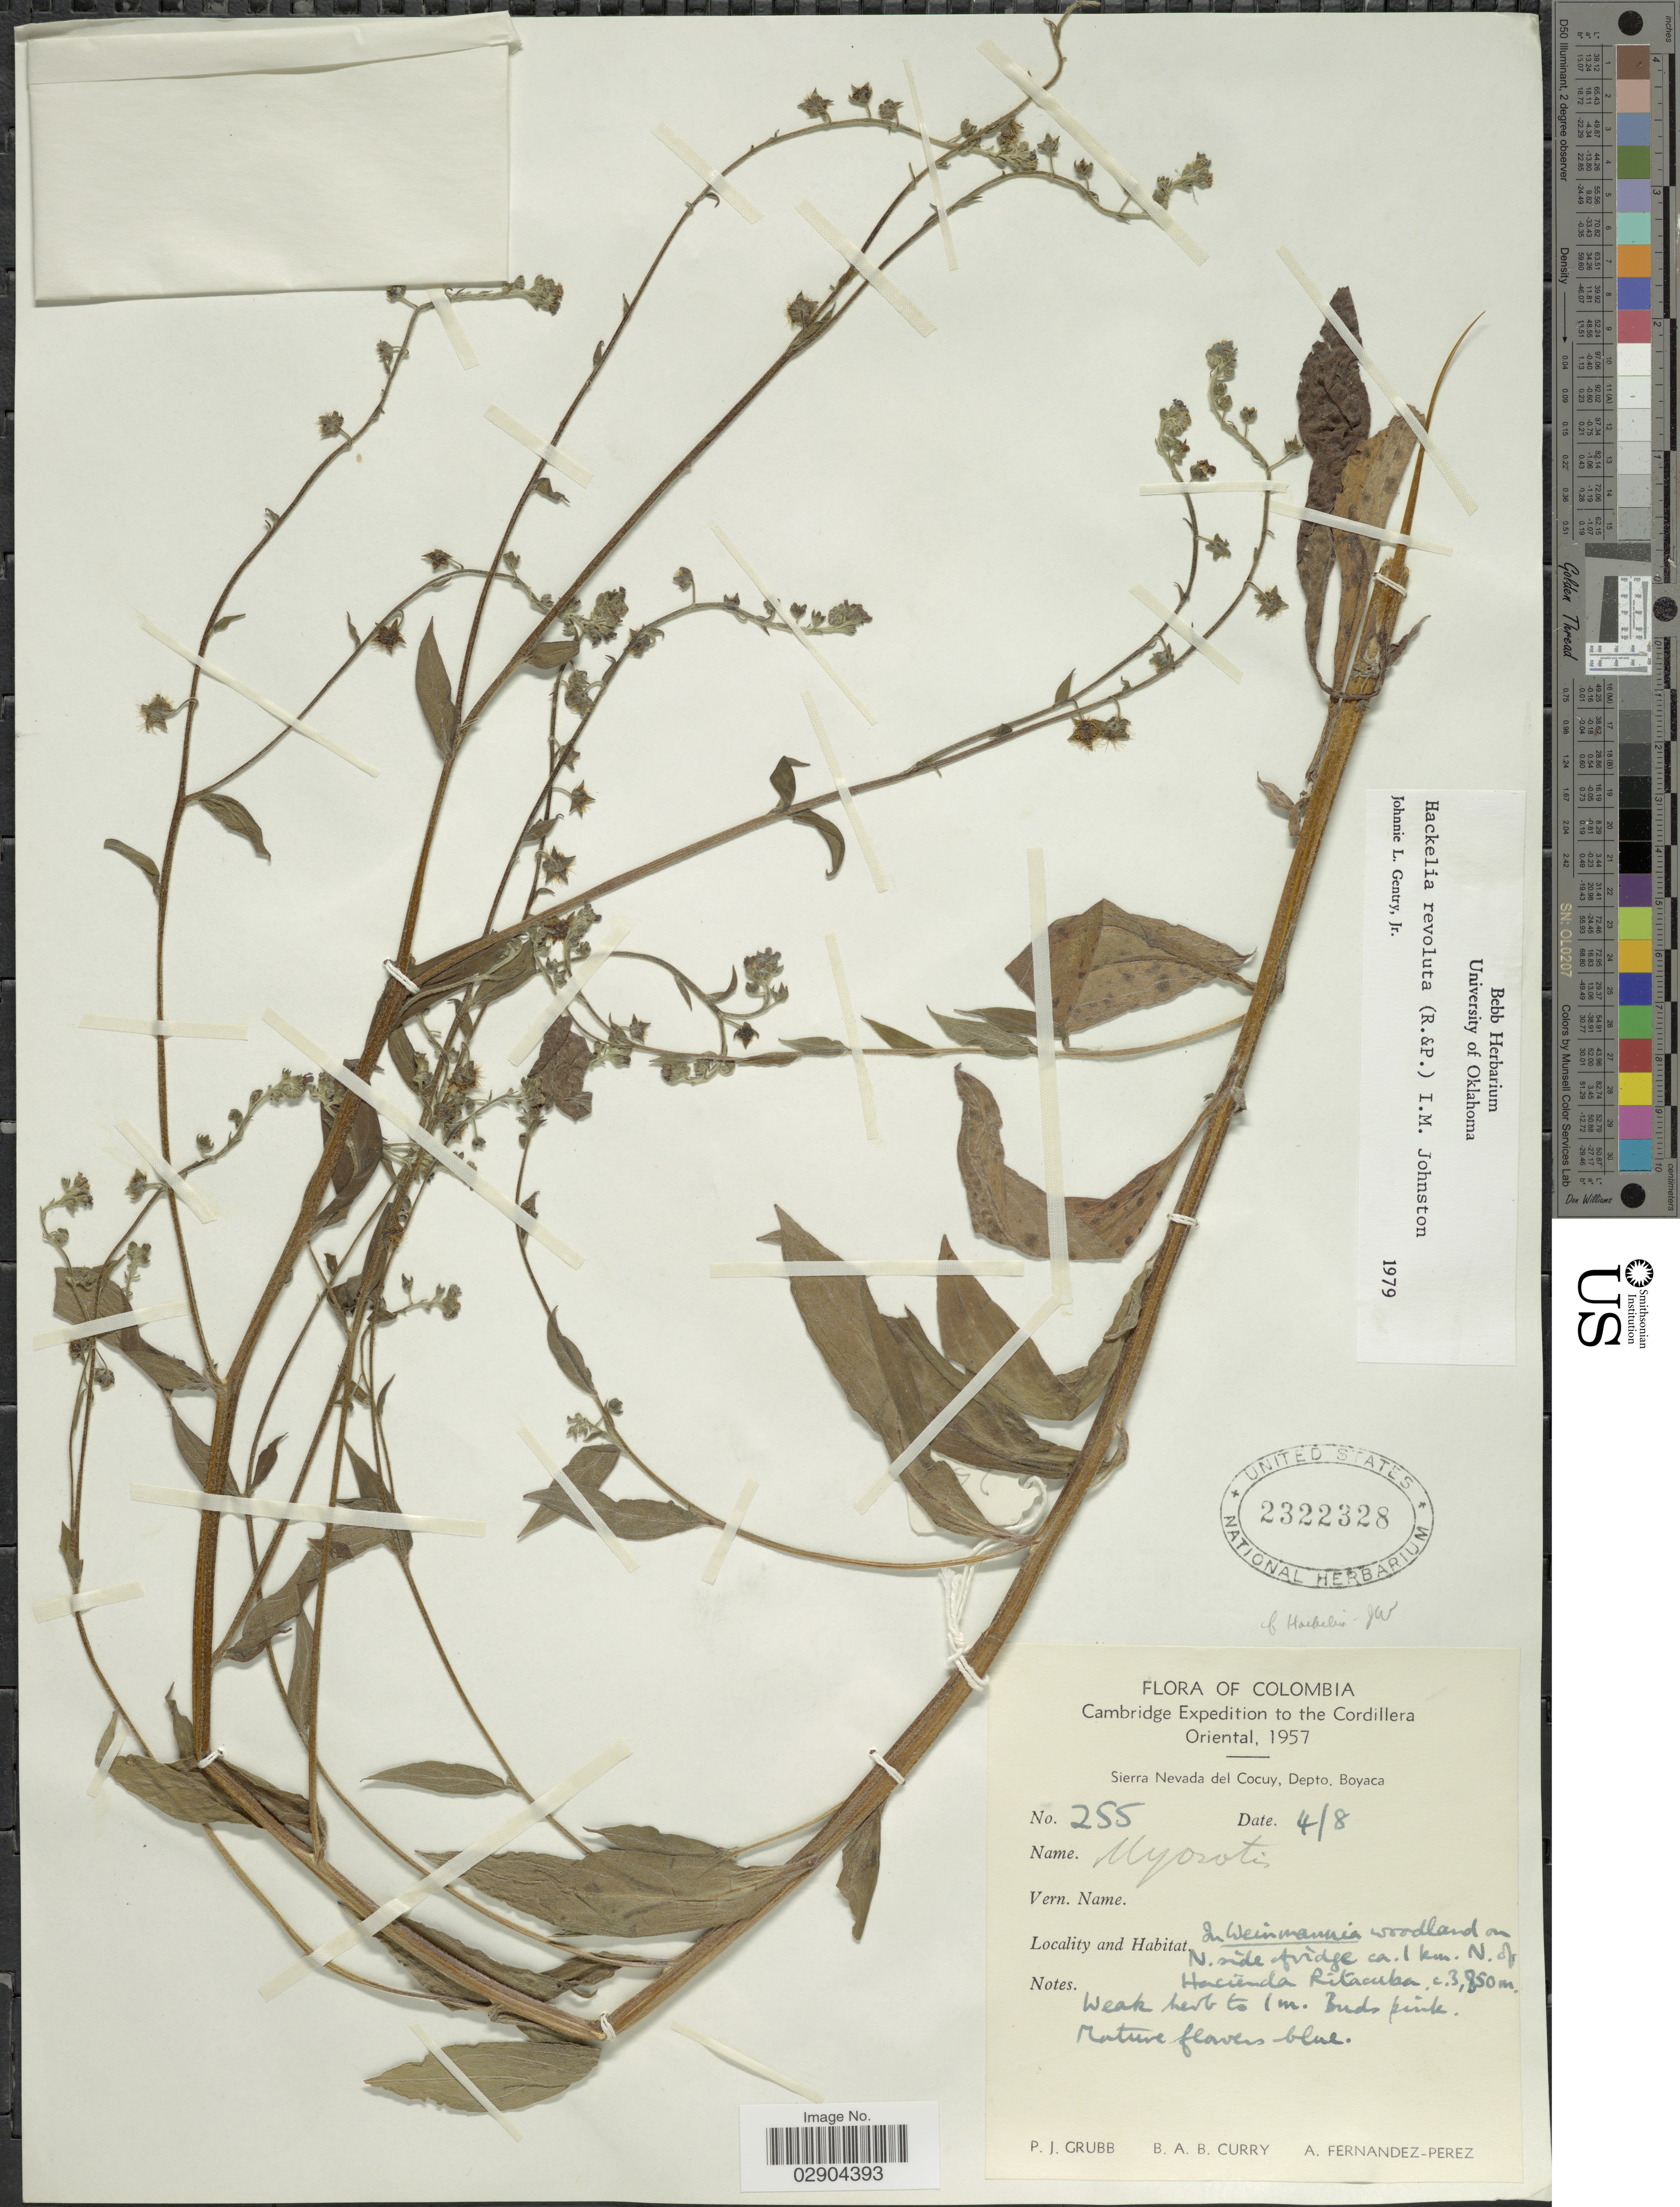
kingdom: Plantae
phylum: Tracheophyta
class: Magnoliopsida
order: Boraginales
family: Boraginaceae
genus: Hackelia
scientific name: Hackelia revoluta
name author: (Ruiz & Pav.) I.M. Johnst.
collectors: P. J. Grubb, B. A. B. Curry & A. Fernández-Pérez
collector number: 255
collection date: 1957-08-04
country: Colombia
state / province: Boyacá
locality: Cordillera Oriental. Sierra Nevada del Cocuy, Depto. Boyaca. N. side of ridge ca. 1 km. N. of Hacienda Ritacuba.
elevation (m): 3850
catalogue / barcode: US 2322328